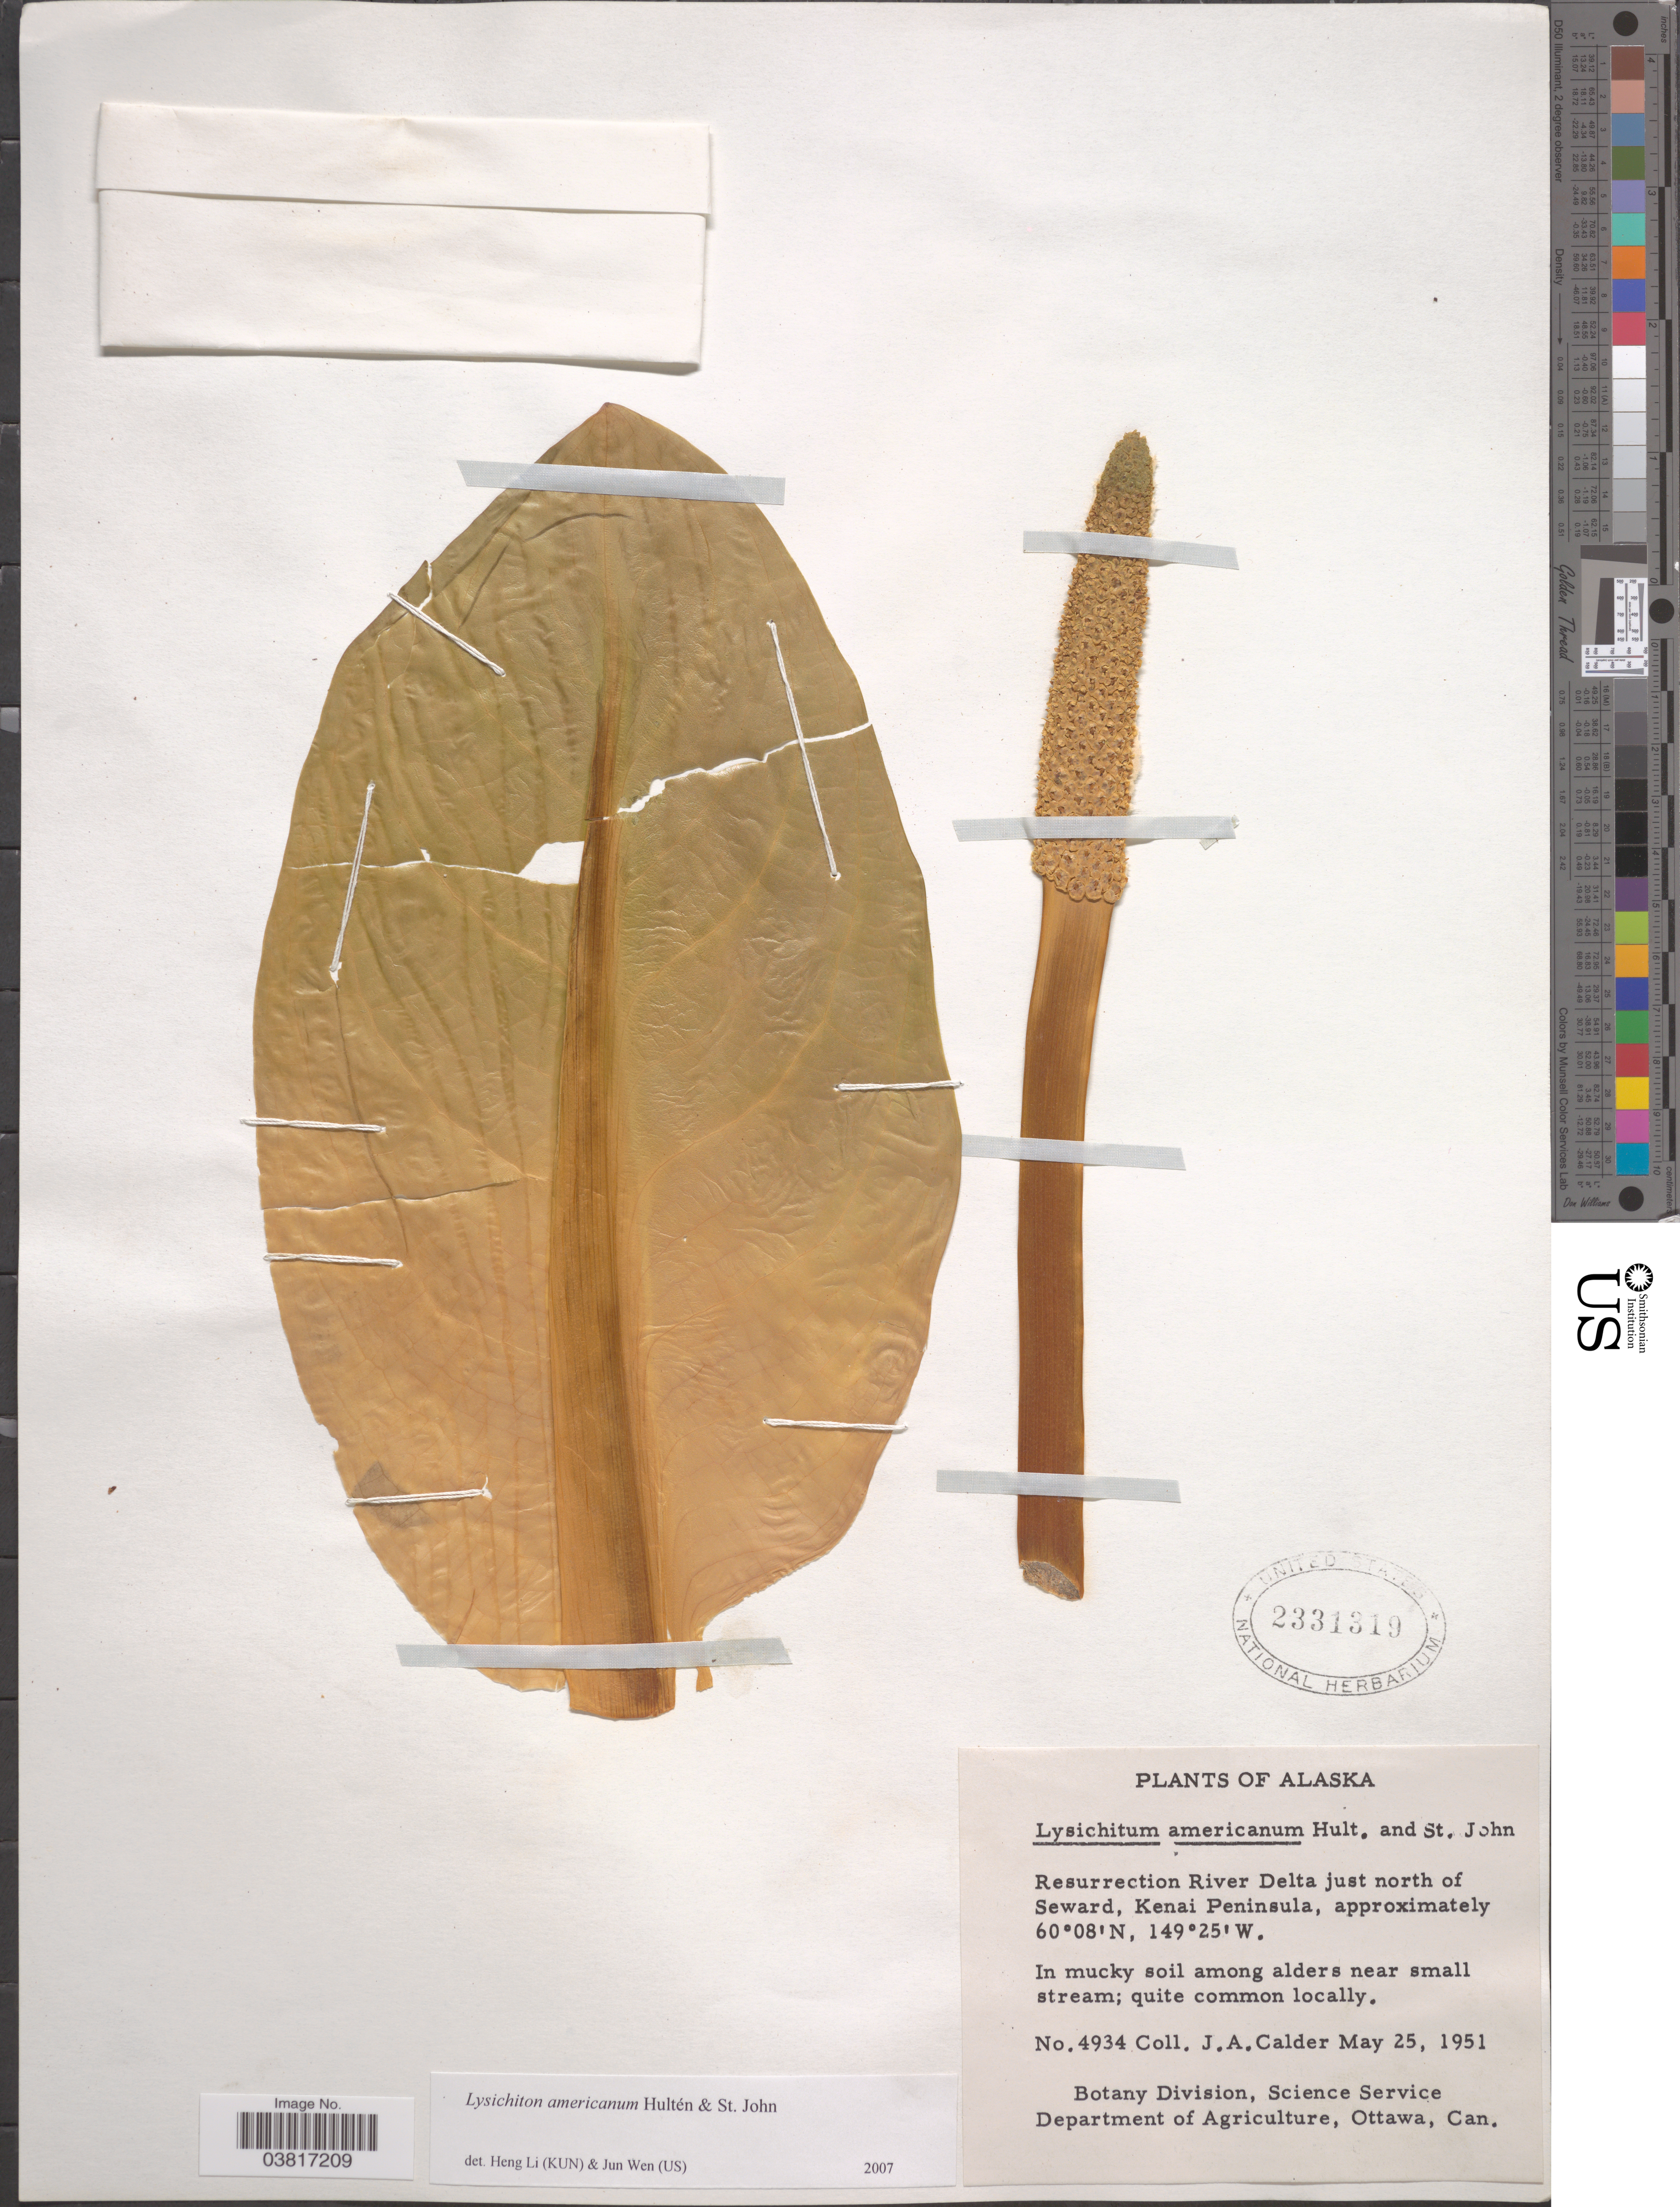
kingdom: Plantae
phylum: Tracheophyta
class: Liliopsida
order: Alismatales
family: Araceae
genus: Lysichiton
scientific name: Lysichiton americanus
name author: Hultén & H. St. John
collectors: J. A. Calder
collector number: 4934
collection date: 1951-05-25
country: United States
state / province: Alaska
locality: Resurrection River Delta just north of Seward, Kenai Peninsula.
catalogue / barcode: US 2331319